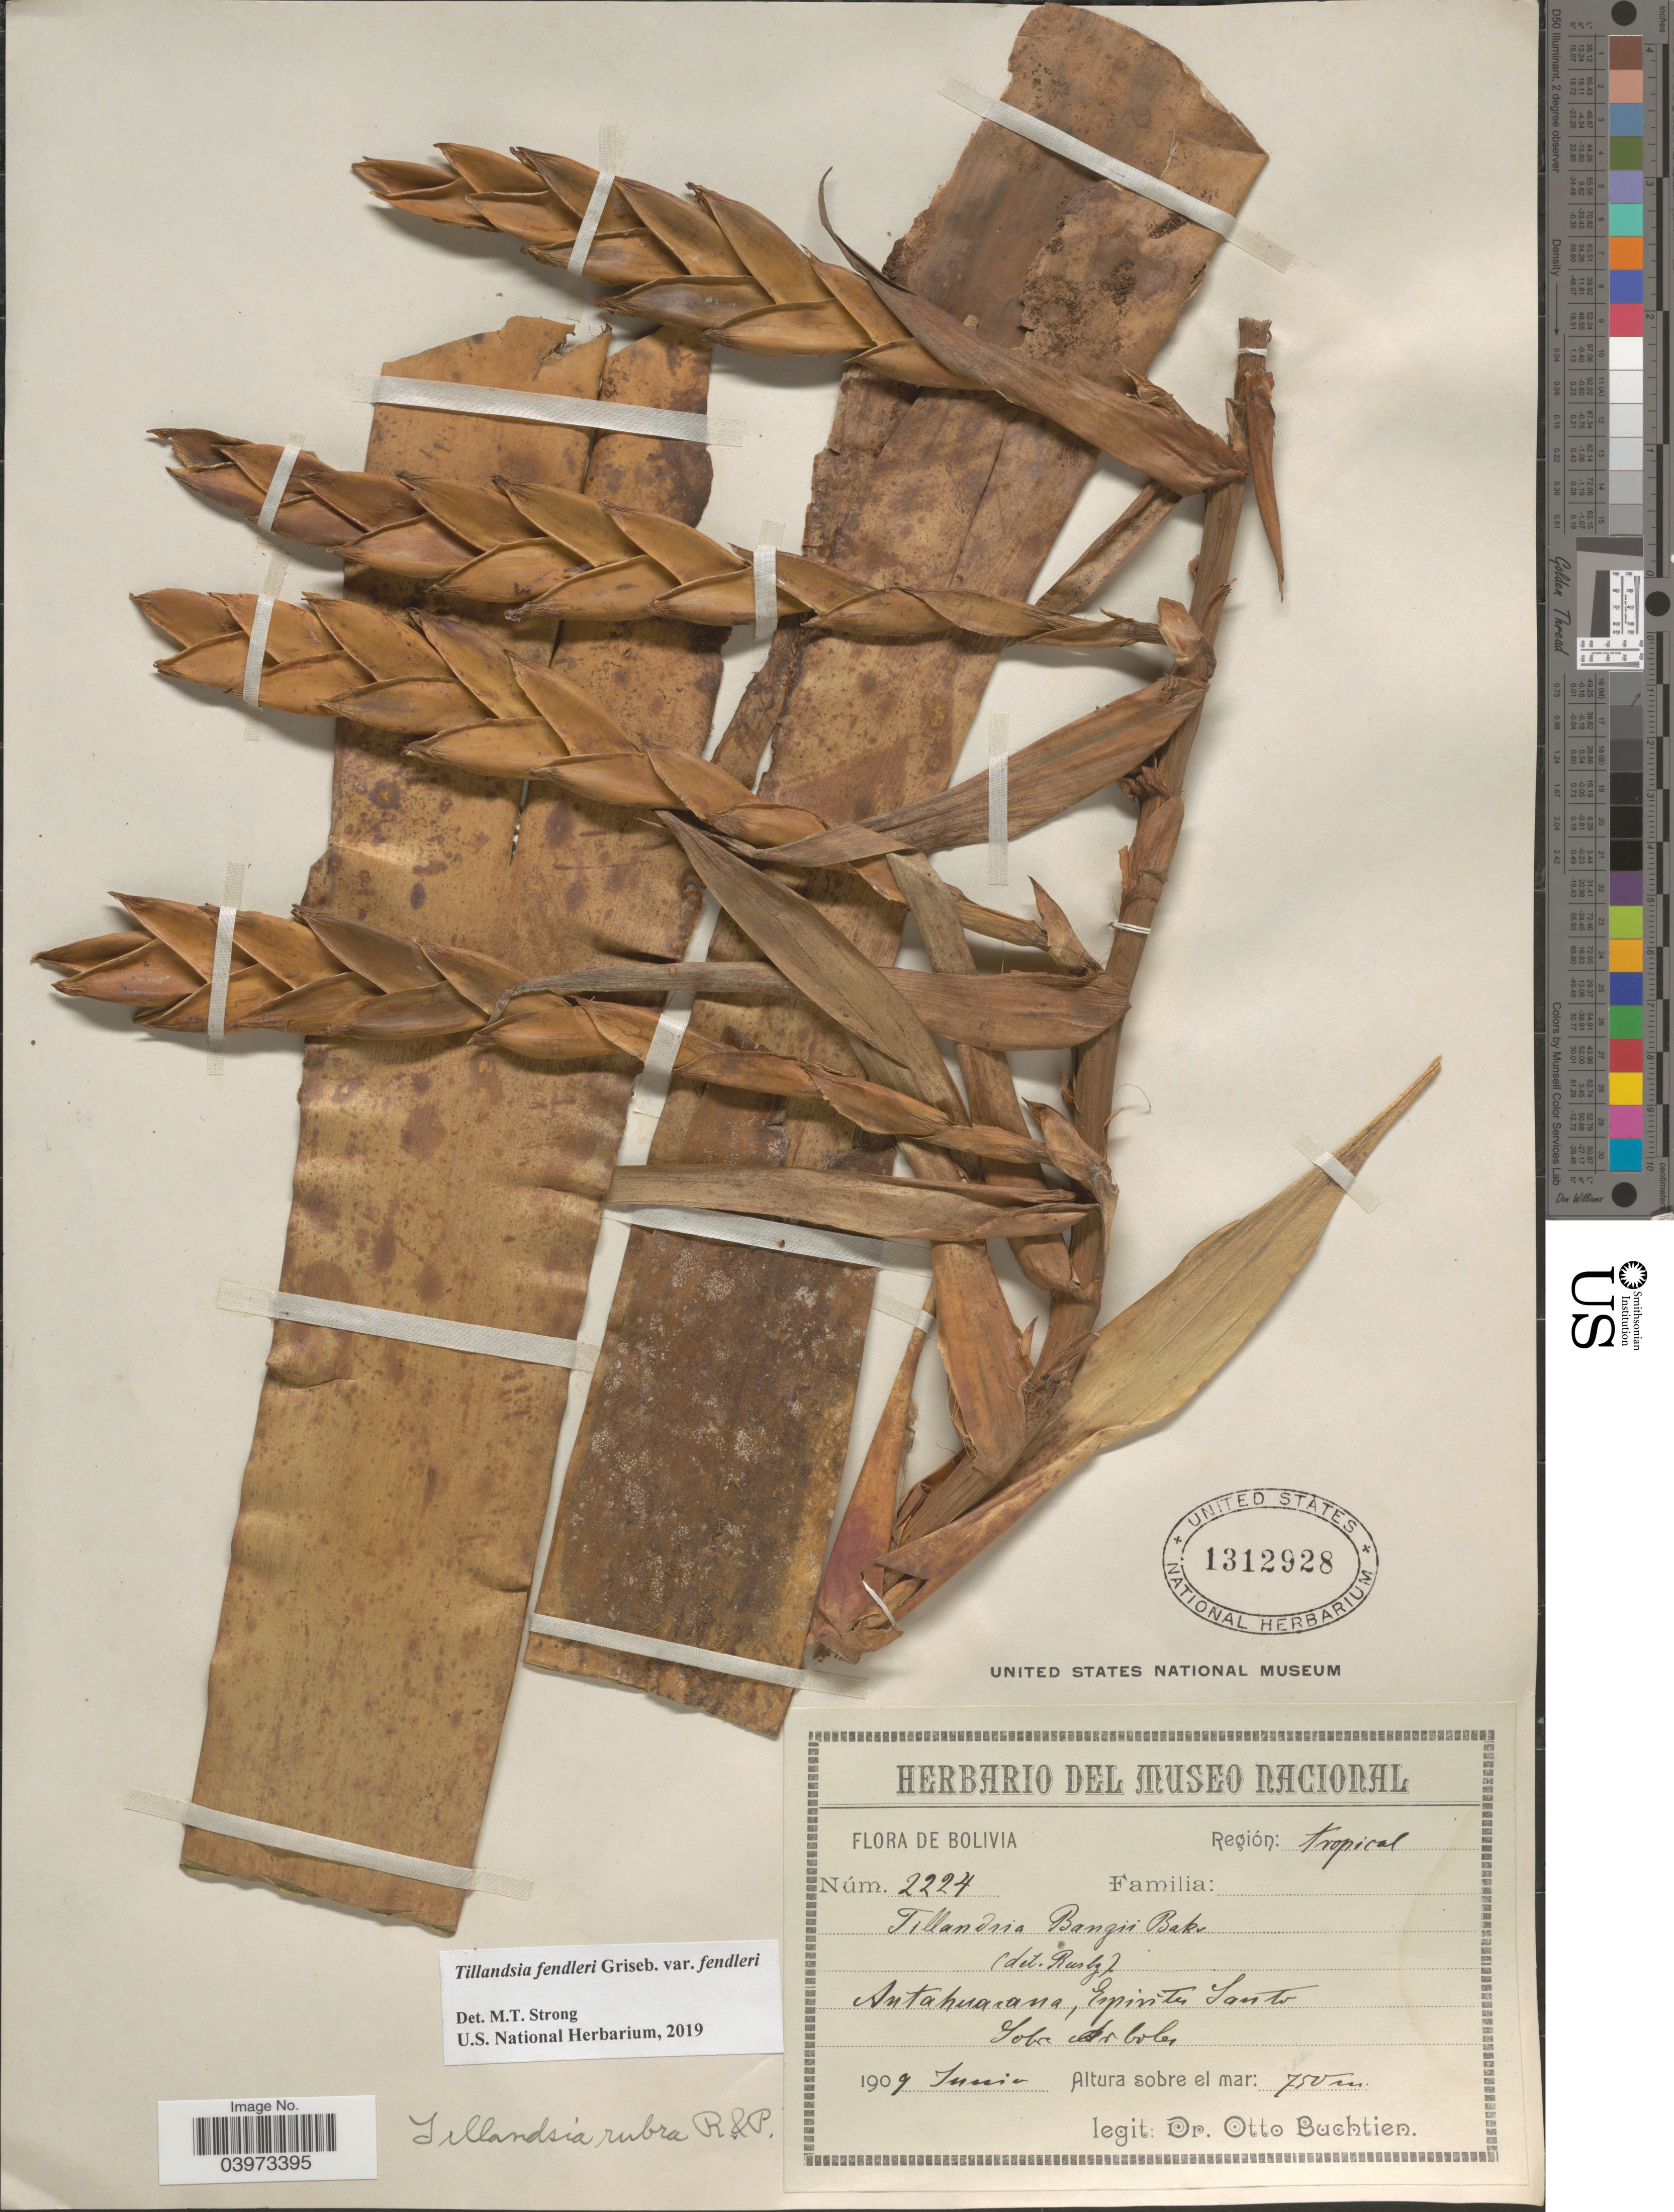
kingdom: Plantae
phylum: Tracheophyta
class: Liliopsida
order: Poales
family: Bromeliaceae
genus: Tillandsia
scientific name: Tillandsia fendleri var. fendleri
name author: Griseb.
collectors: O. Buchtien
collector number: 2224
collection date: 1909-06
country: Bolivia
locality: Región: tropical. Antahuacana, Espiritu Santo. Sobre arboles.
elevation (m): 750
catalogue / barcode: US 1312928